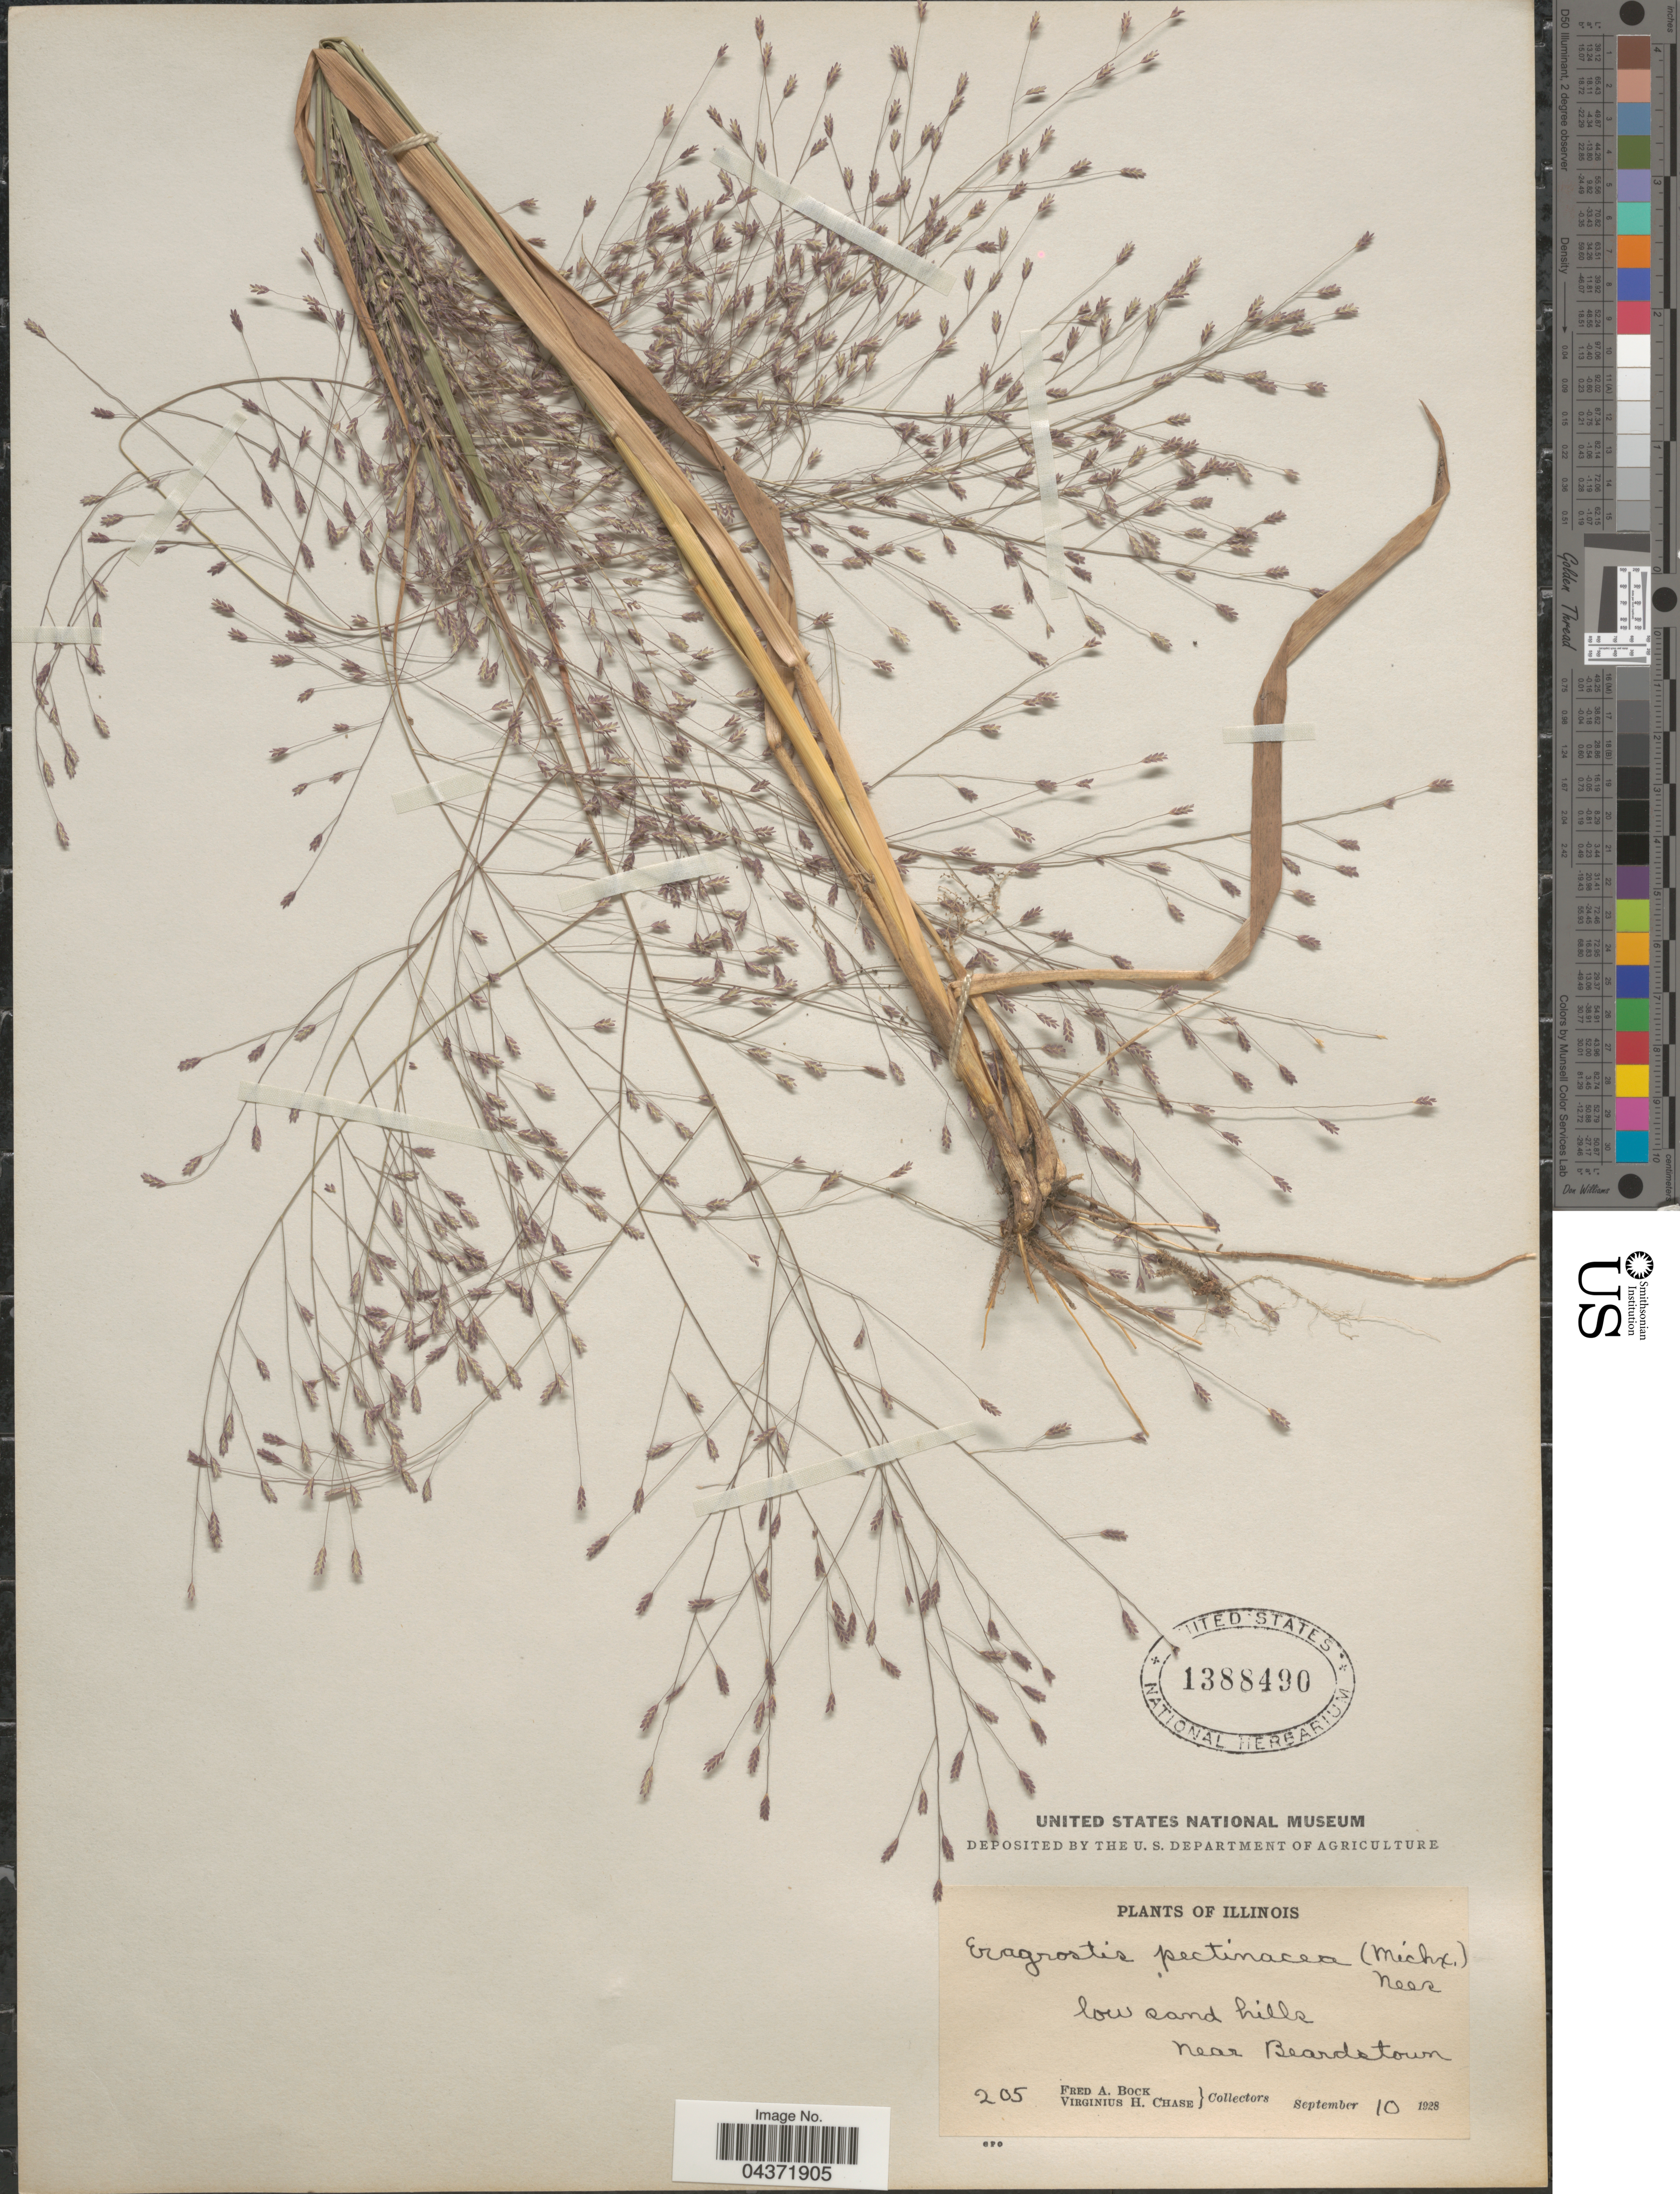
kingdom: Plantae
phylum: Tracheophyta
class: Liliopsida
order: Poales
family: Poaceae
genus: Eragrostis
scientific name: Eragrostis spectabilis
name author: (Pursh) Steud.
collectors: F. Bock & V. H. Chase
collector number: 205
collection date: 1928-09-10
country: United States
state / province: Illinois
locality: Near Beardstown.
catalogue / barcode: US 1388490